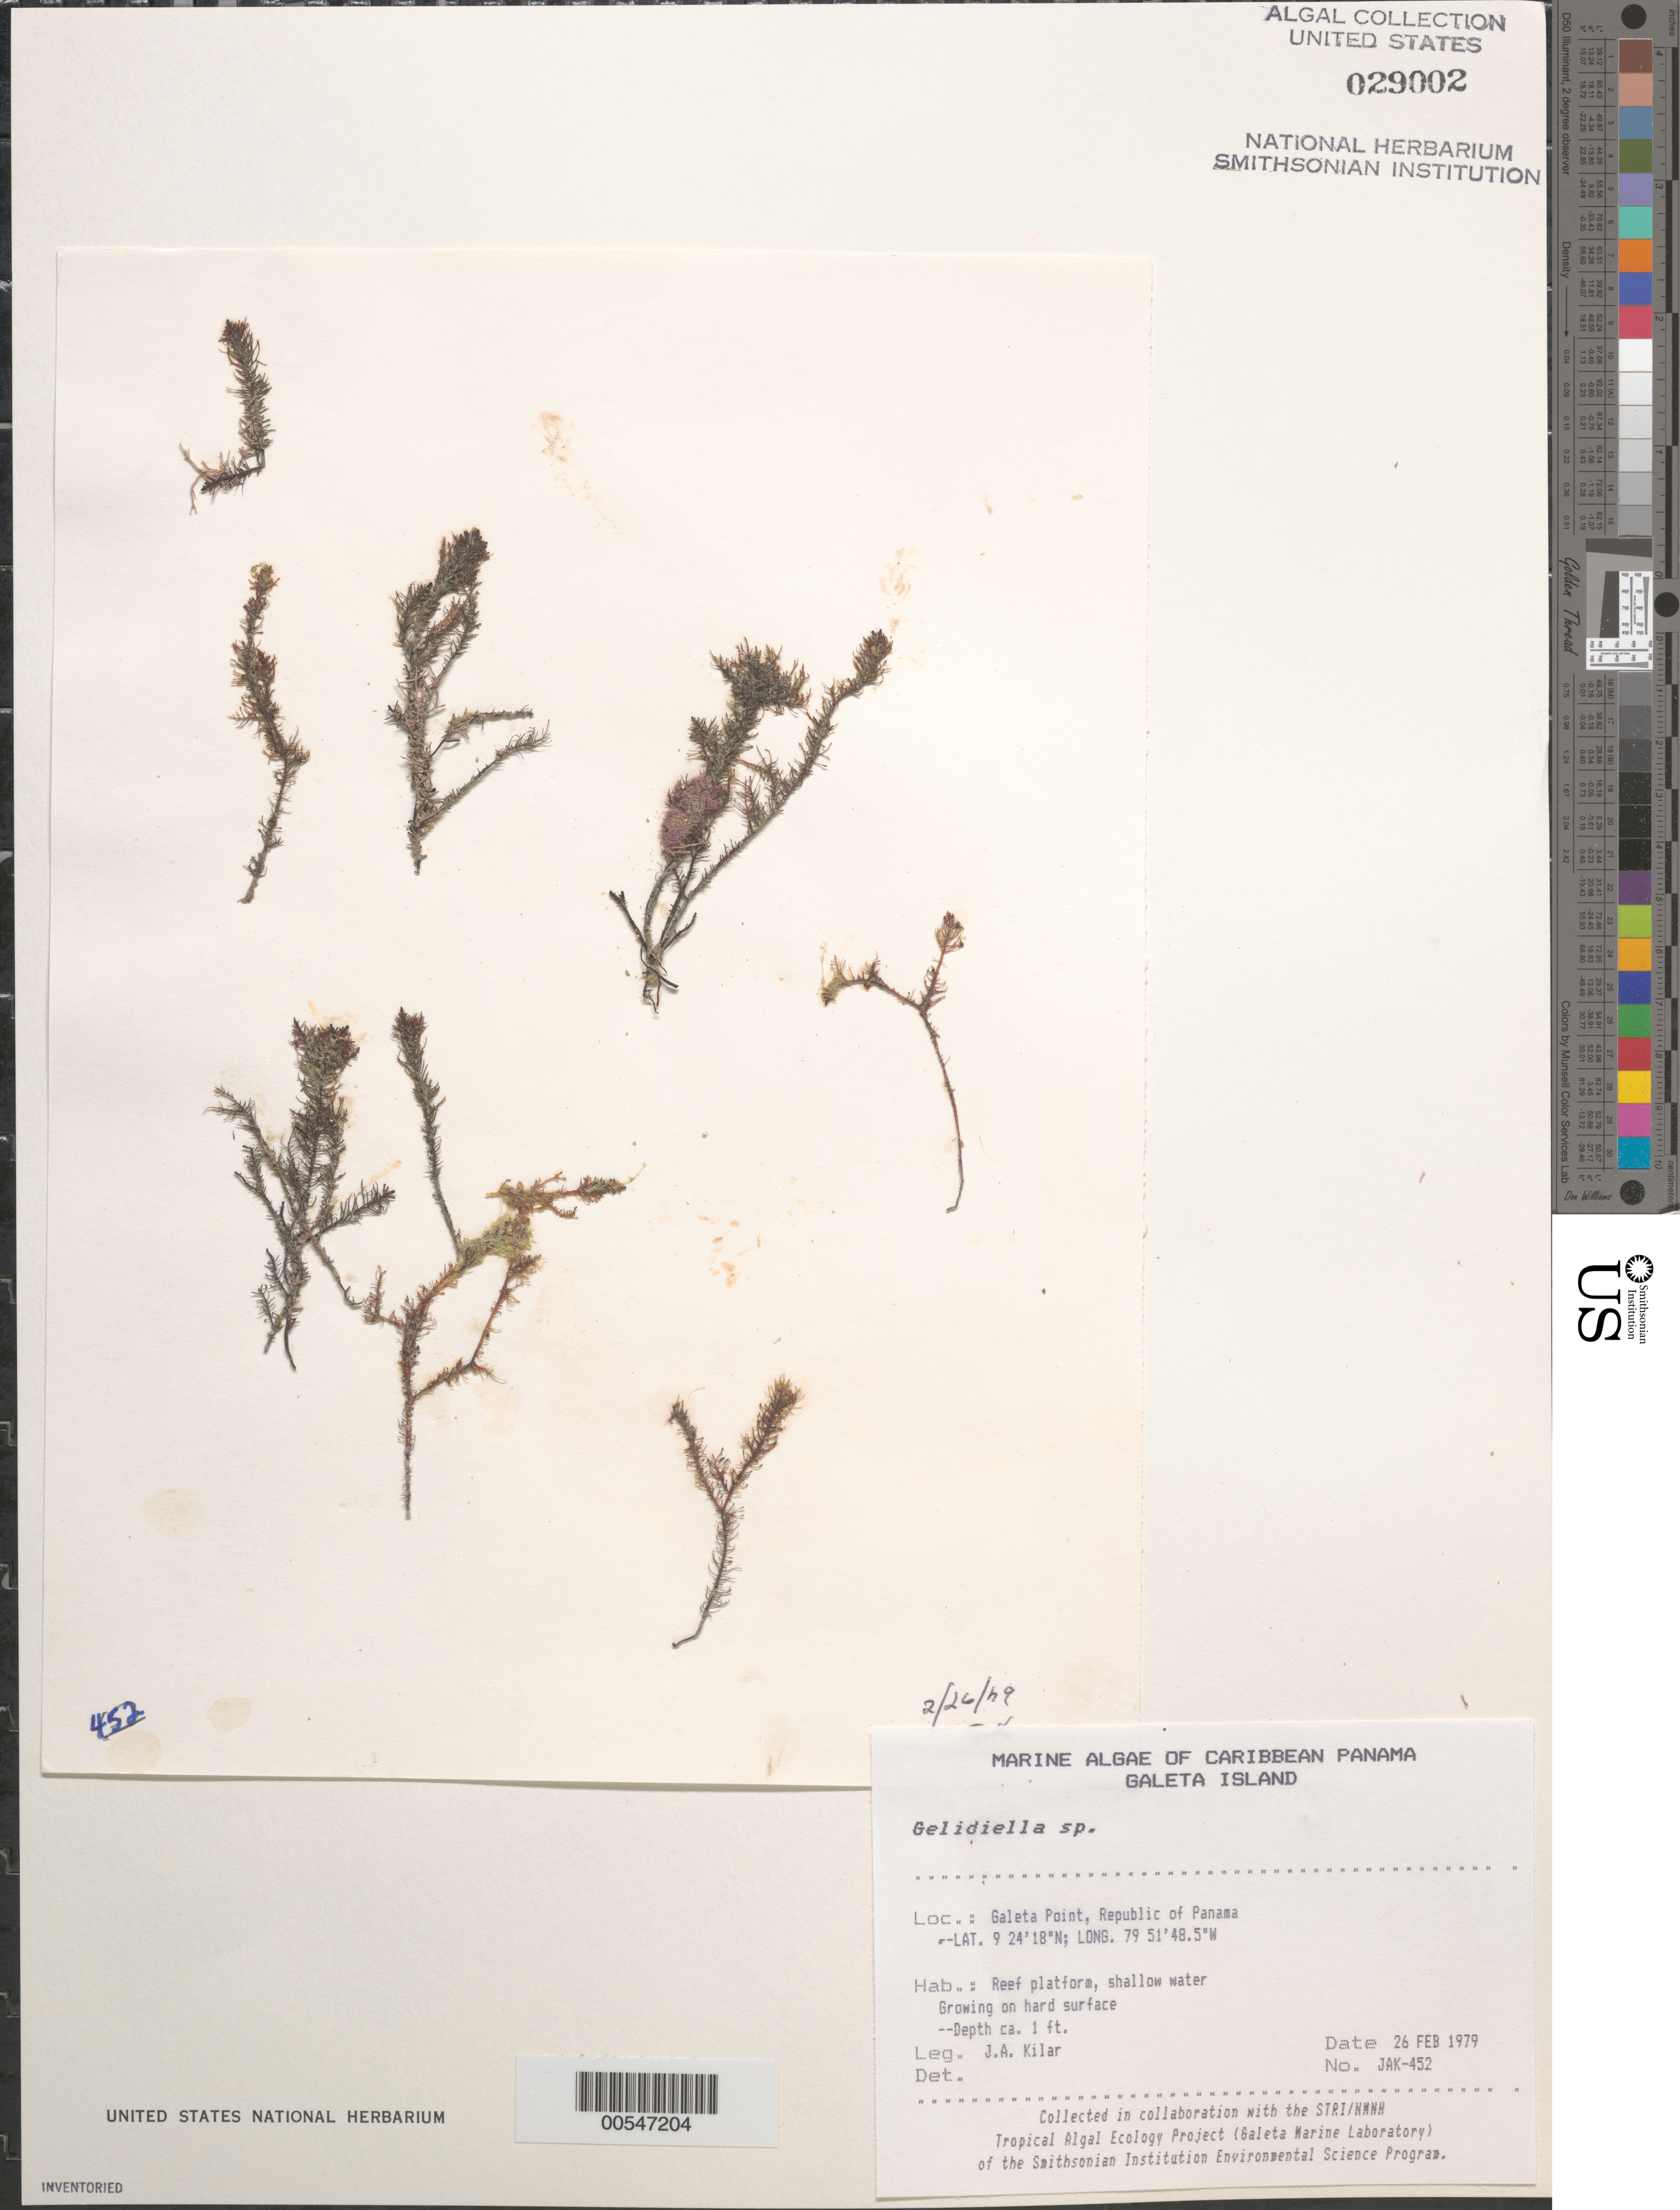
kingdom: Plantae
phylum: Rhodophyta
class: Florideophyceae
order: Gelidiales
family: Gelidiellaceae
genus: Gelidiella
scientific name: Gelidiella sp.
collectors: J. A. Kilar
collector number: JAK-452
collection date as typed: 26 Feb 1979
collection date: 1979-02-26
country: Panama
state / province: Colón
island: Galeta Island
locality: Galeta Point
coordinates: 9 24' 18" N, 79 51' 48.5" W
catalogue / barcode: US 29002